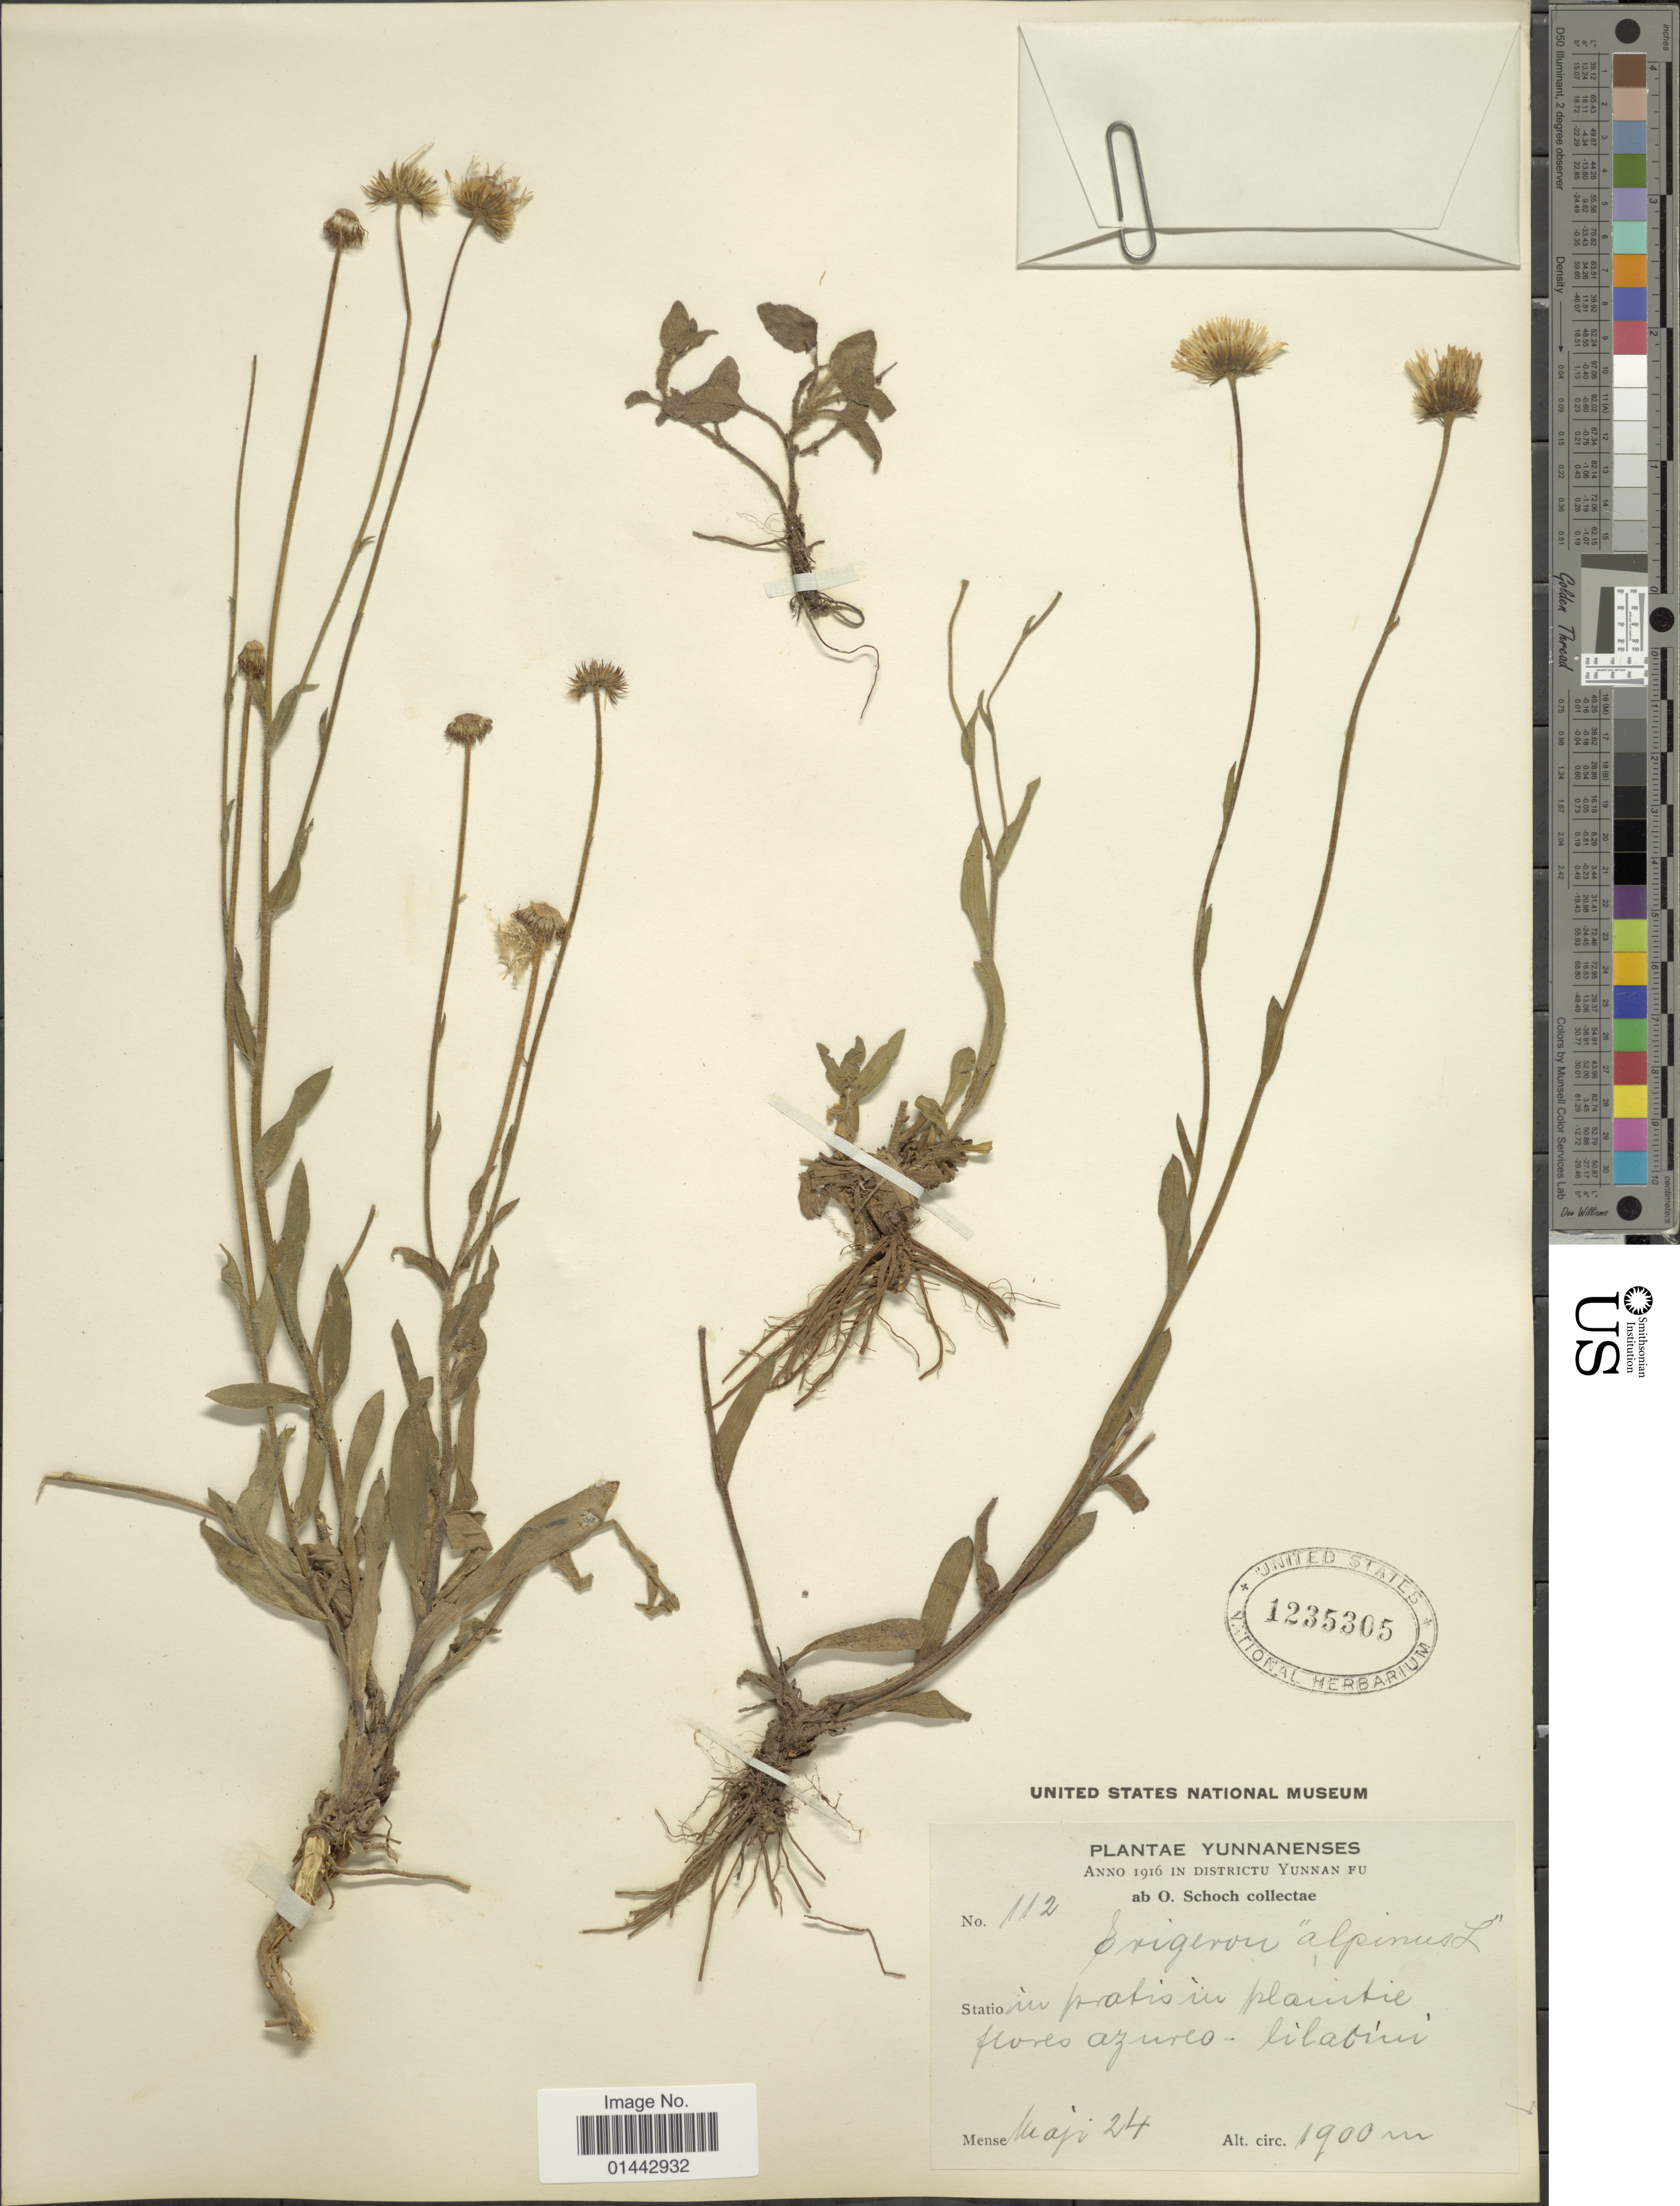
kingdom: Plantae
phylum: Tracheophyta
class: Magnoliopsida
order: Asterales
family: Asteraceae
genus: Erigeron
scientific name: Erigeron alpinus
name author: L.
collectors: O. Schoch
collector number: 112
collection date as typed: maji 24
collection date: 1916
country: China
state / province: Yunnan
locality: Statio in pratis in plaintie flores azurco-lilabium. [interpreted]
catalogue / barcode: US 1235305